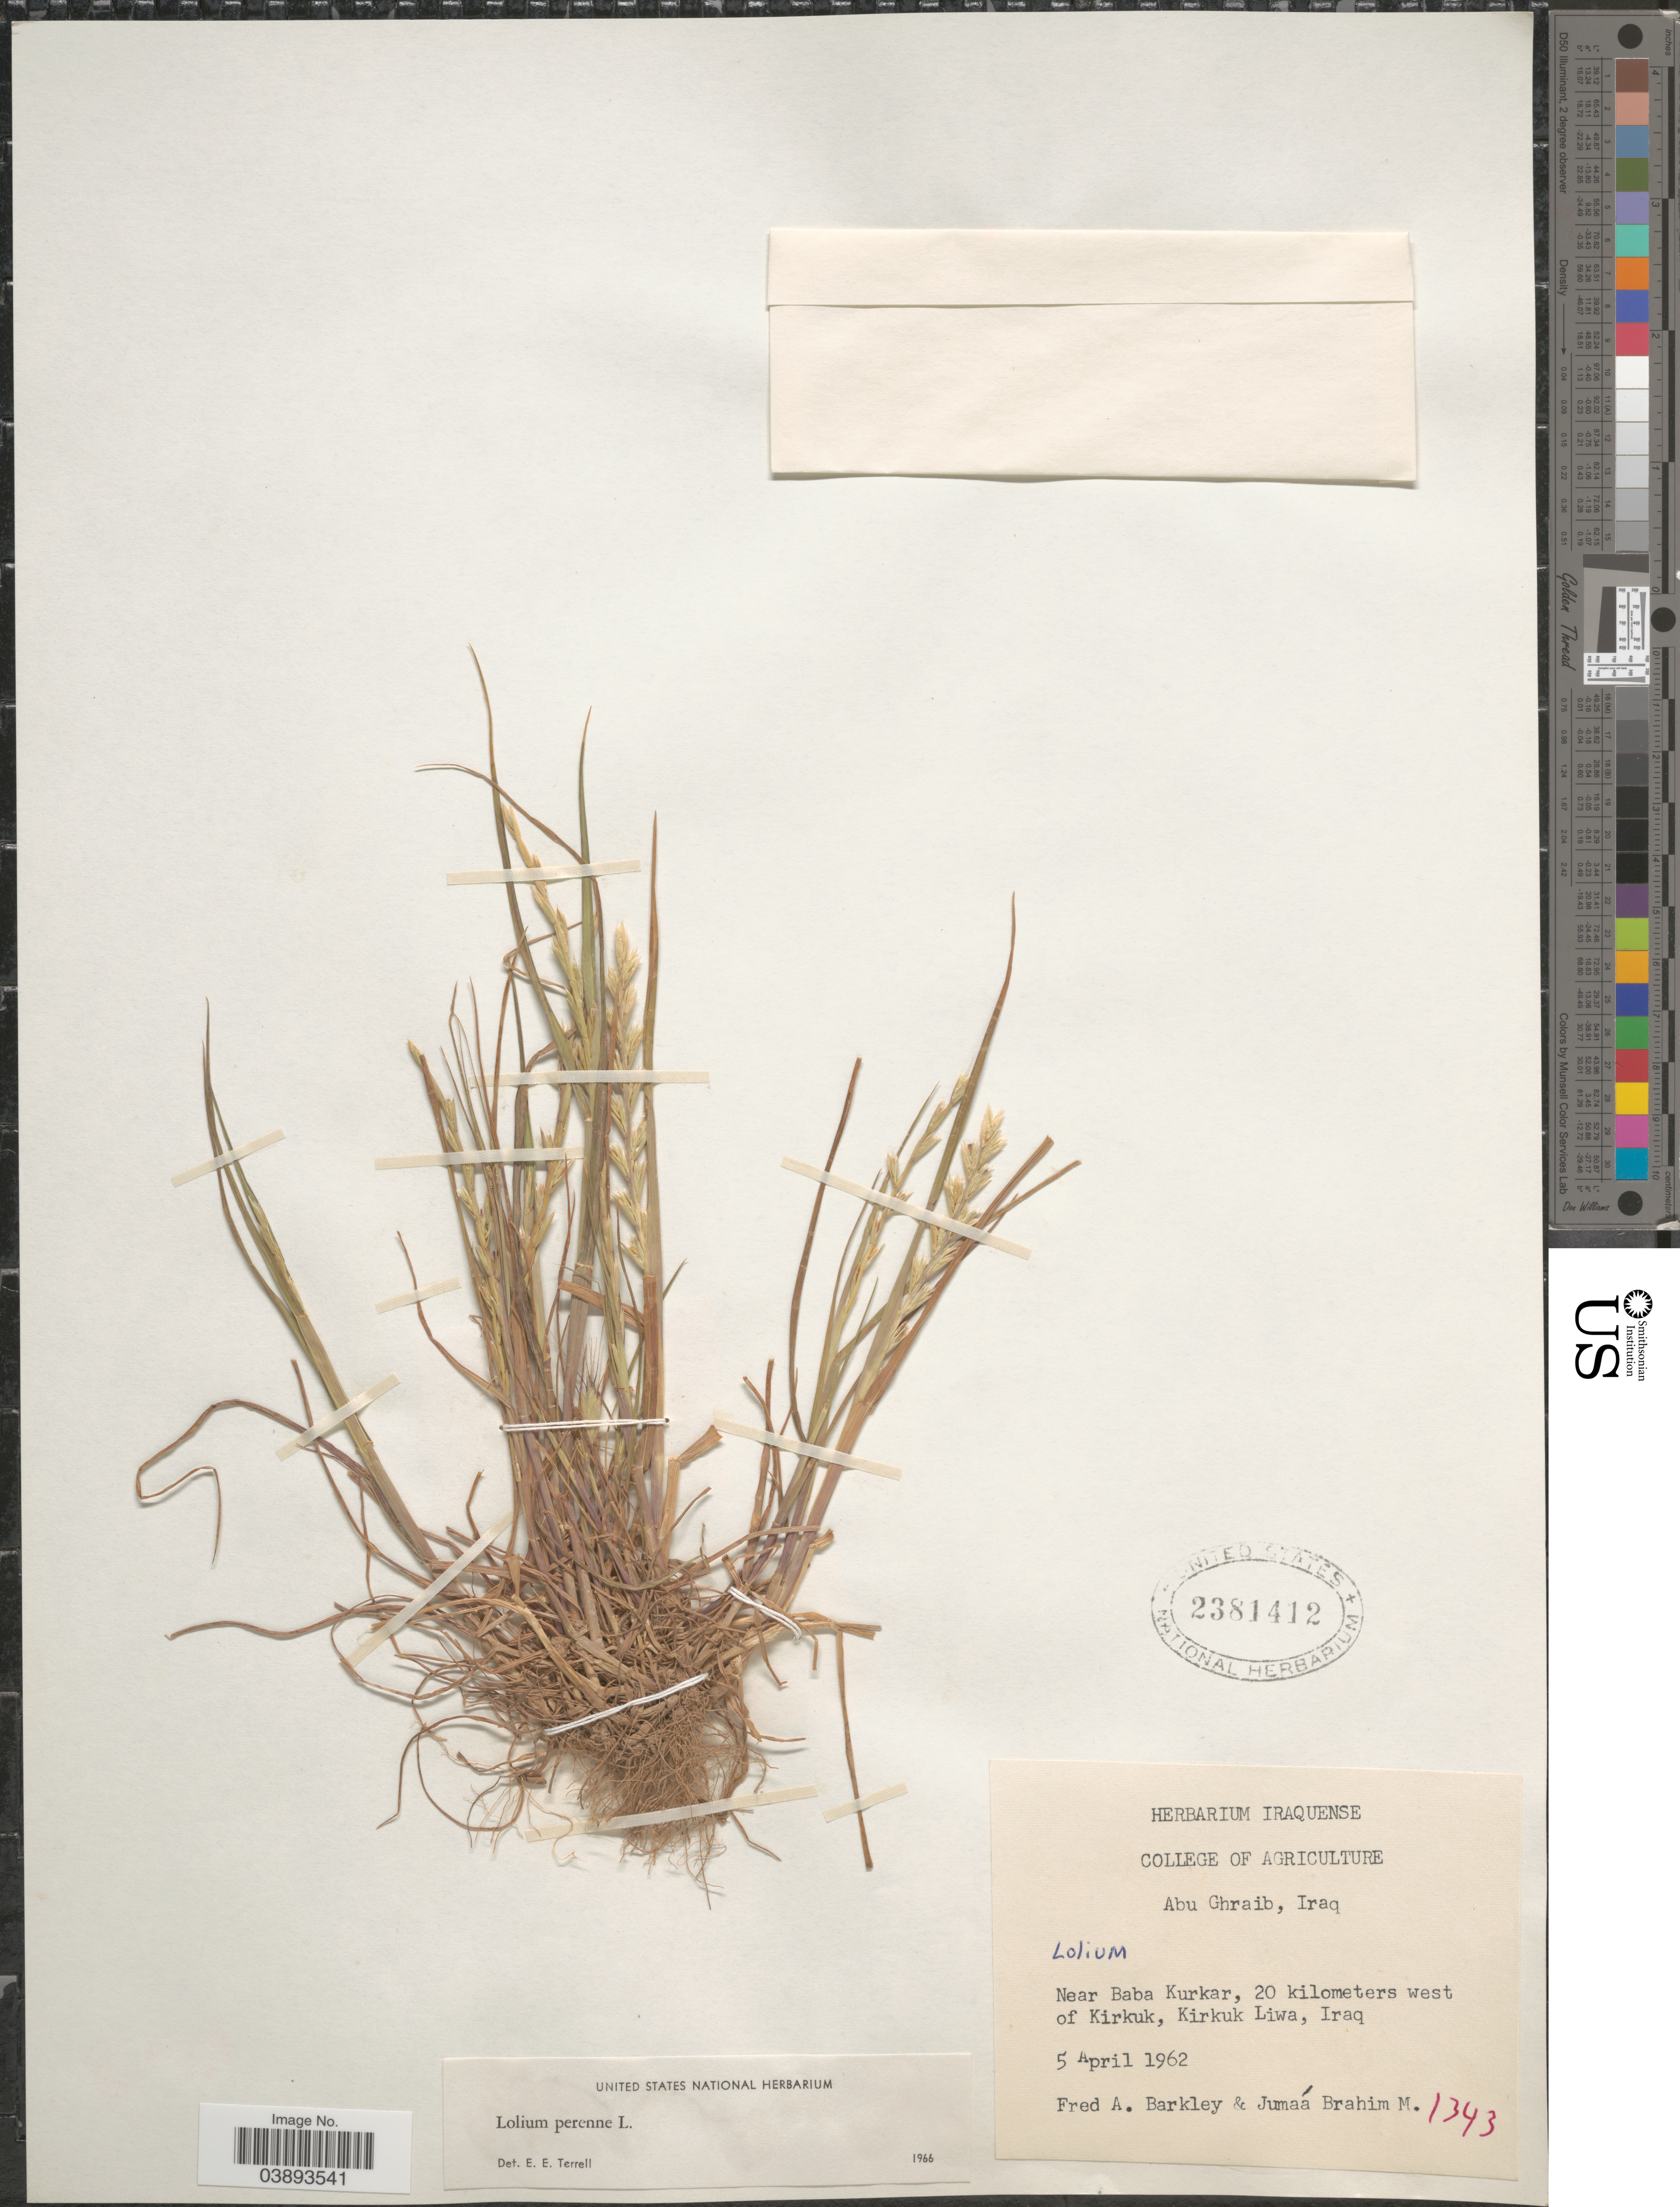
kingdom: Plantae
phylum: Tracheophyta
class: Liliopsida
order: Poales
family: Poaceae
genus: Lolium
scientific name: Lolium persicum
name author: Boiss. & Hohen.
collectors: F. A. Barkley & Brahim M., J.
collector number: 1343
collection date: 1962-04-05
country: Iraq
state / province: Kirkūk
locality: Near Baba Kurkar, 20 kilometers west of Kirkuk, Kirkuk Liwa.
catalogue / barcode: US 2381412